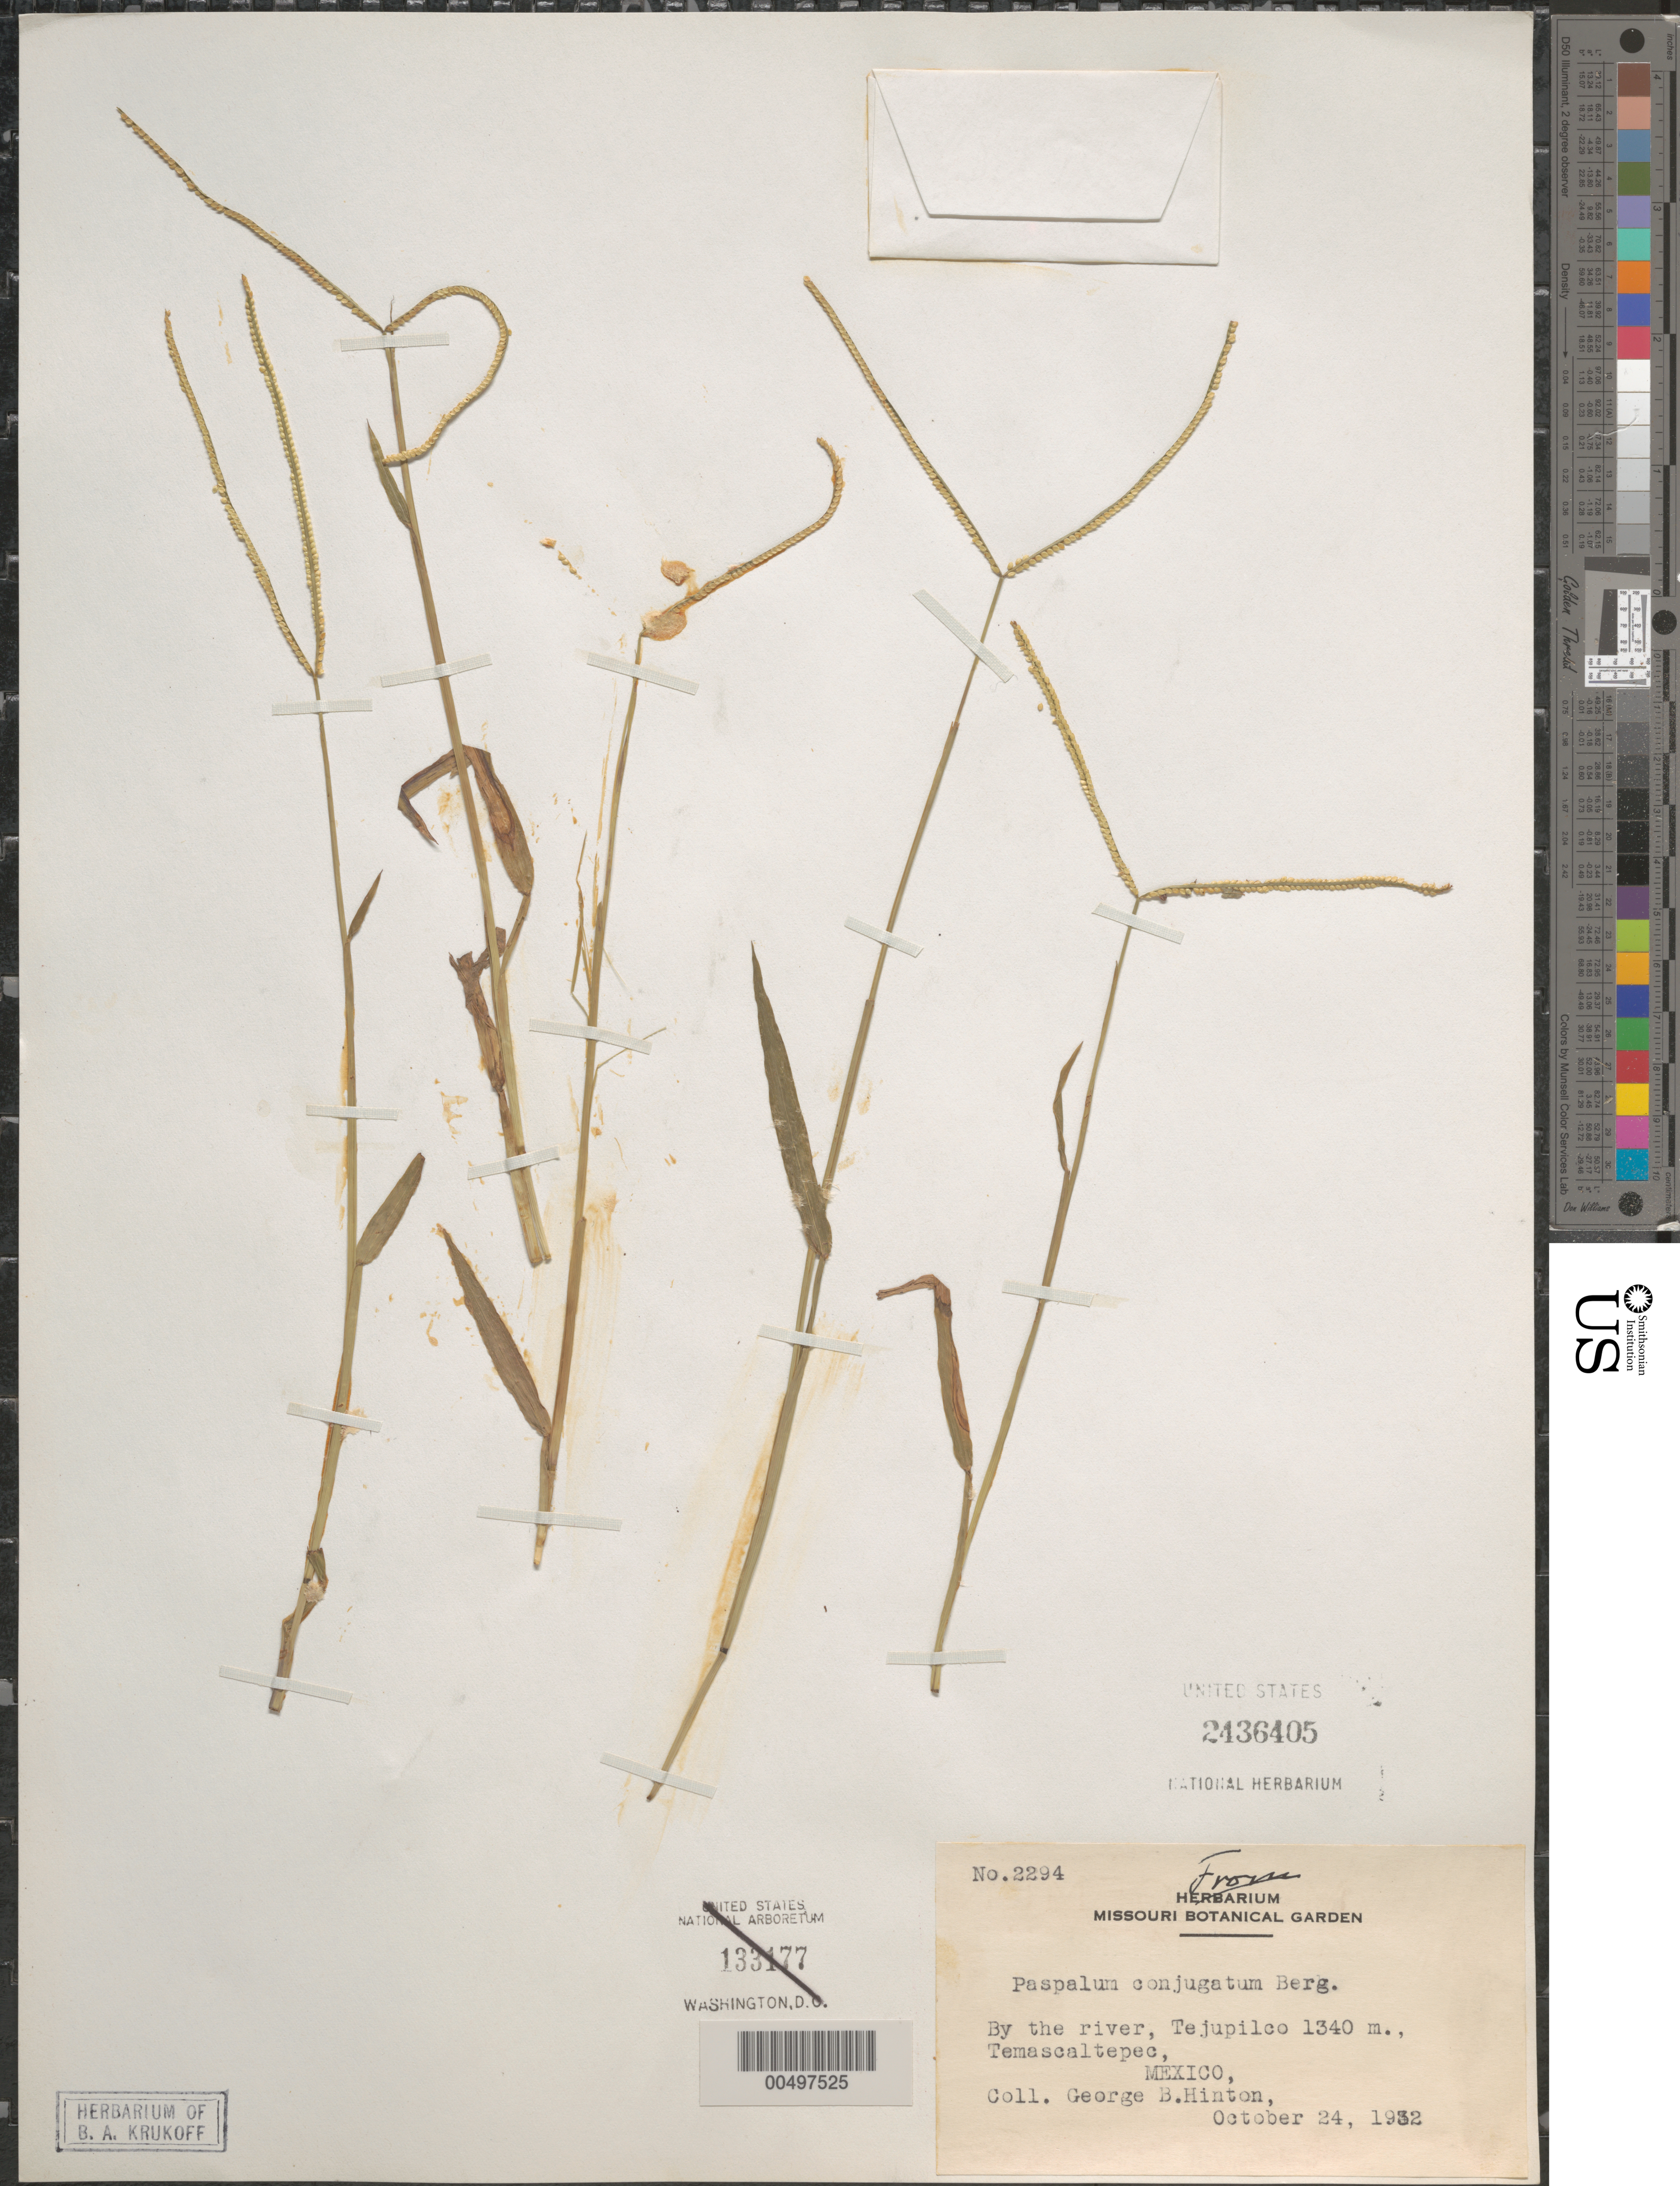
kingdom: Plantae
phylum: Tracheophyta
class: Liliopsida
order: Poales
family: Poaceae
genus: Paspalum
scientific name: Paspalum conjugatum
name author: P.J. Bergius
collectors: G. B. Hinton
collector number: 2294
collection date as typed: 24 Oct 1932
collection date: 1932-10-24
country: Mexico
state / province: México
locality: By the river, Tejupilco, Temascaltepec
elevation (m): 1340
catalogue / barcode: US 2436405